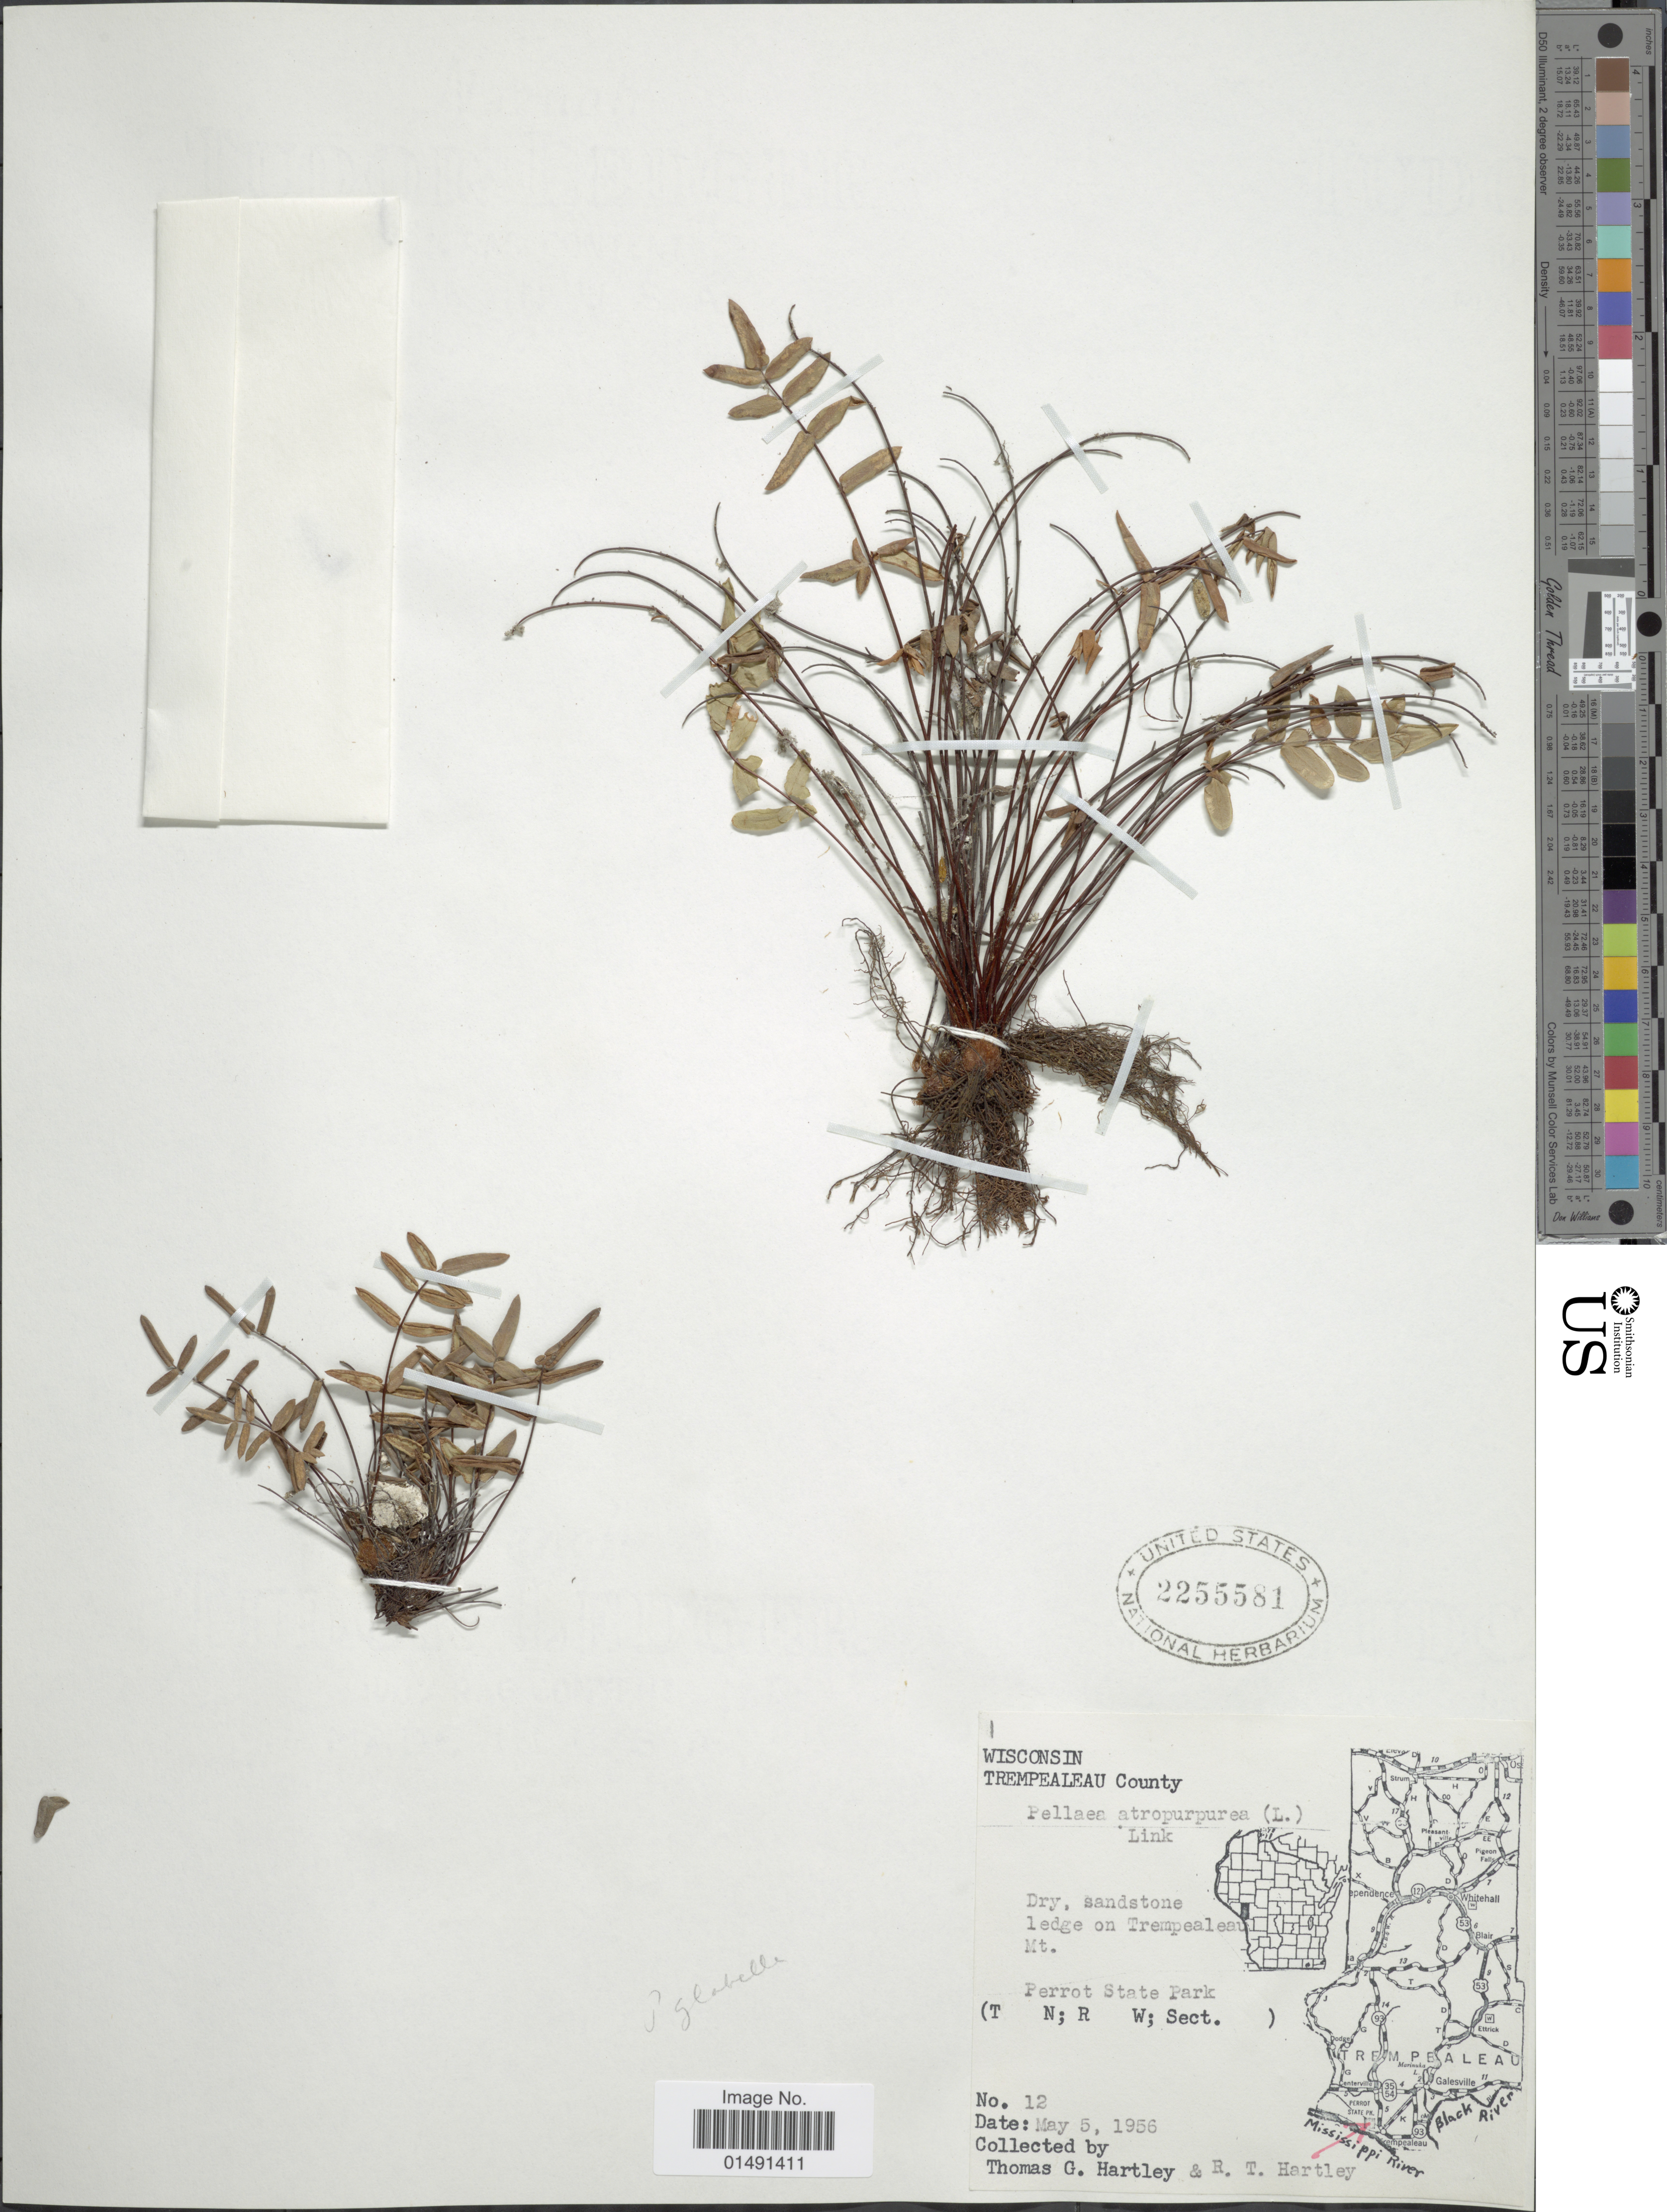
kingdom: Plantae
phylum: Tracheophyta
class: Polypodiopsida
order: Polypodiales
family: Pteridaceae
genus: Pellaea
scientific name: Pellaea glabella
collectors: T. G. Hartley & R. T. Hartley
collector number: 12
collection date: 1956-05-05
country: United States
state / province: Wisconsin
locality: Trempealeau County, Perrot State Park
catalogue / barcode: US 2255581